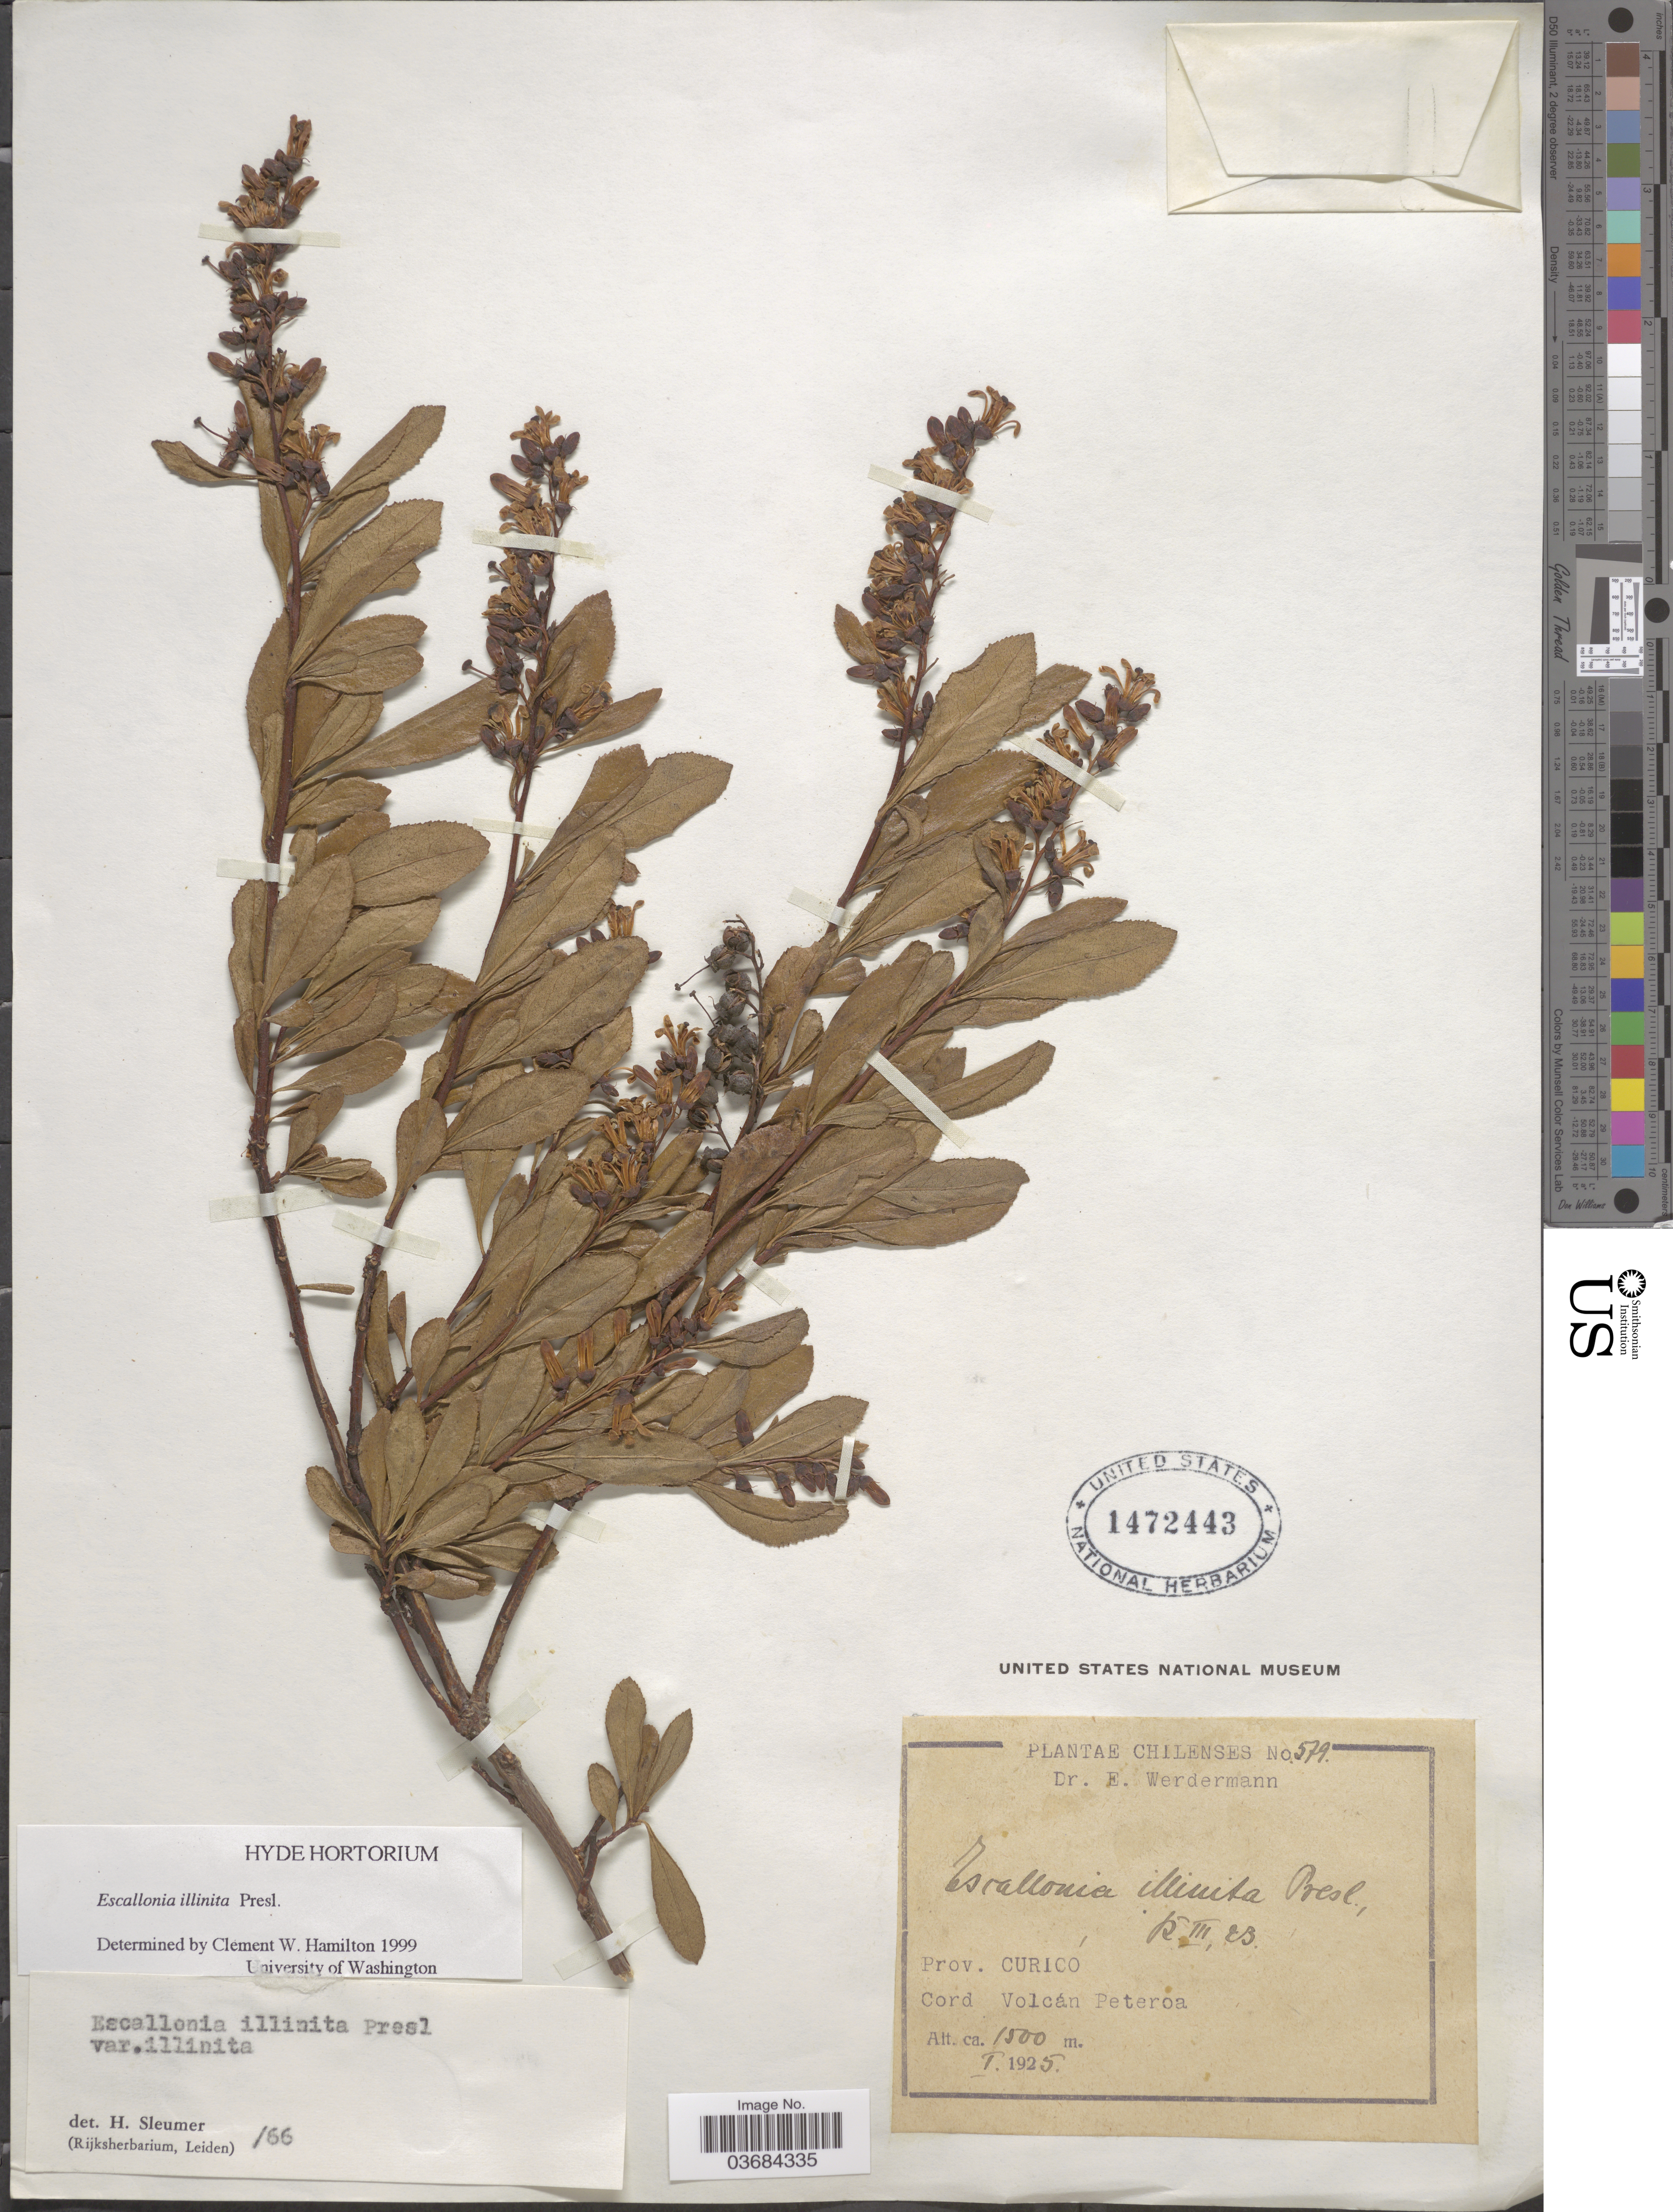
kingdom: Plantae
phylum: Tracheophyta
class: Magnoliopsida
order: Escalloniales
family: Escalloniaceae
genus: Escallonia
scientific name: Escallonia illinita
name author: C. Presl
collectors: E. Werdermann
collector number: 579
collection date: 1925-01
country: Chile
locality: Prov. Curicó. Cord Volcán Peteroa.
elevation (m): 1500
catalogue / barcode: US 1472443